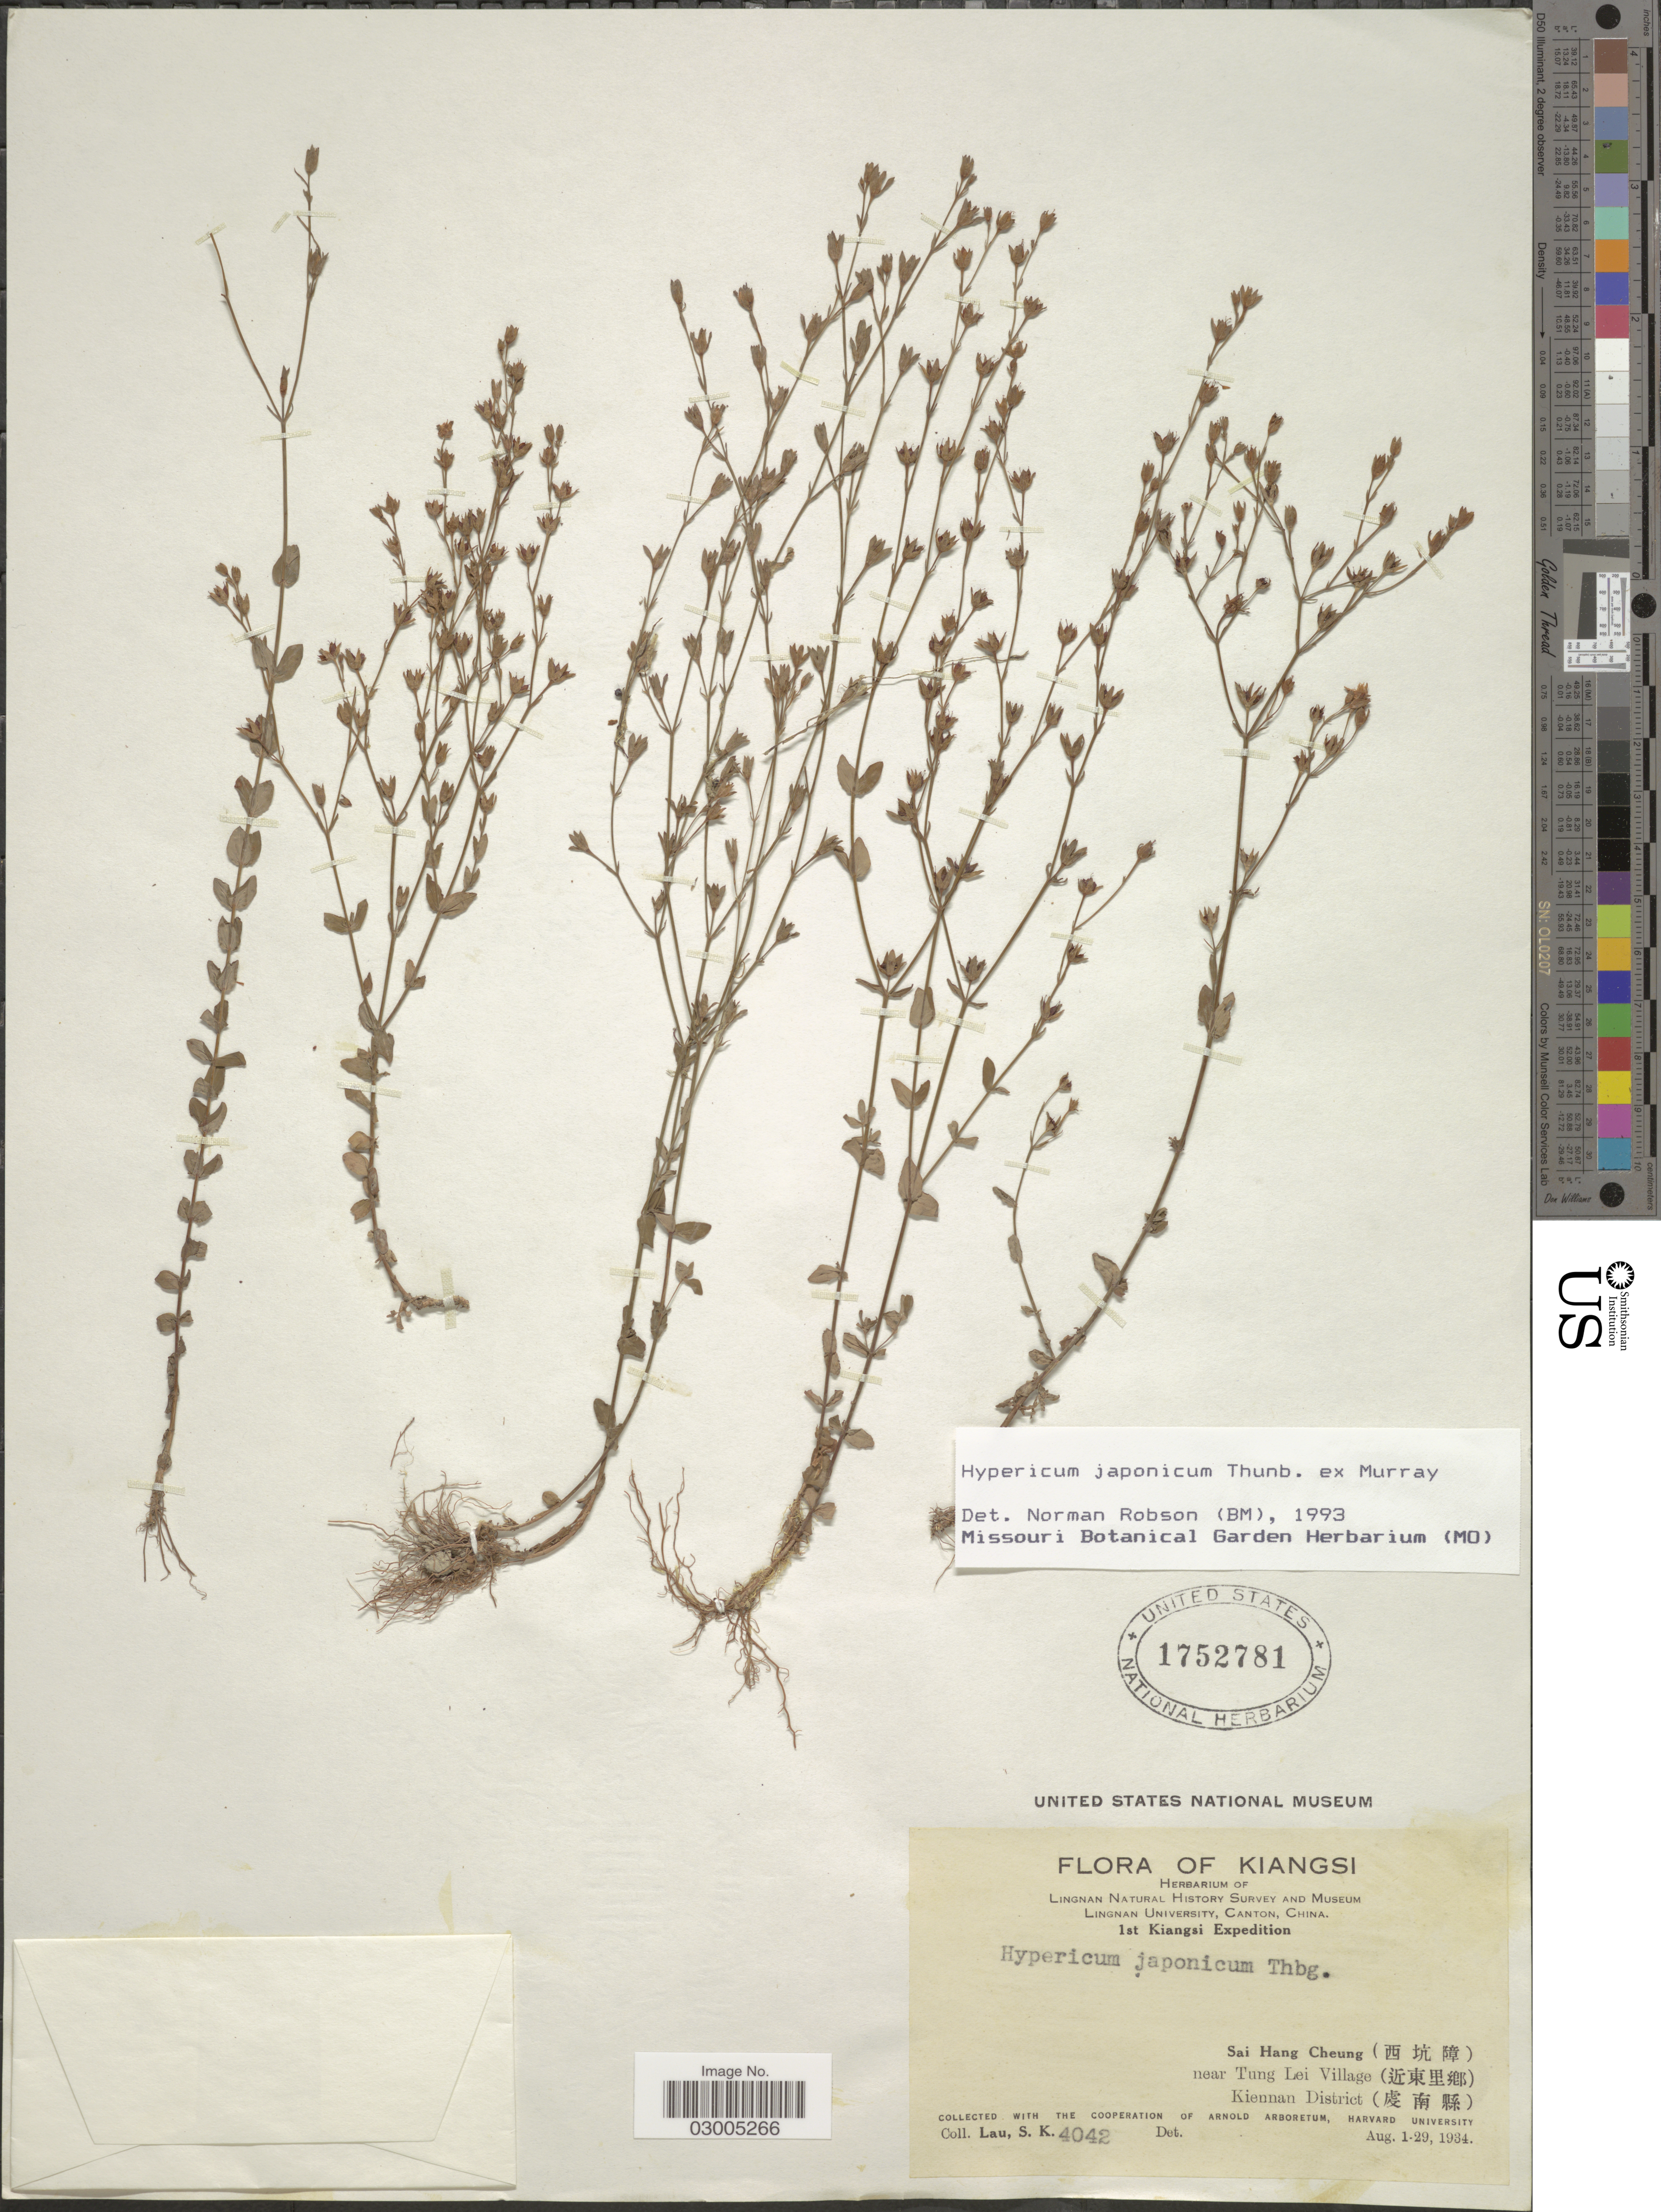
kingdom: Plantae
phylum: Tracheophyta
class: Magnoliopsida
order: Malpighiales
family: Hypericaceae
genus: Hypericum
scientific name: Hypericum japonicum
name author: Thunb.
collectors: S. K. Lau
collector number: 4042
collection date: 1934-08-01/1934-08-29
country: China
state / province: Jiangxi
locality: Kiangsi. Sai Hang Cheung near Tung Lei Village. Kiennan District.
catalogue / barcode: US 1752781